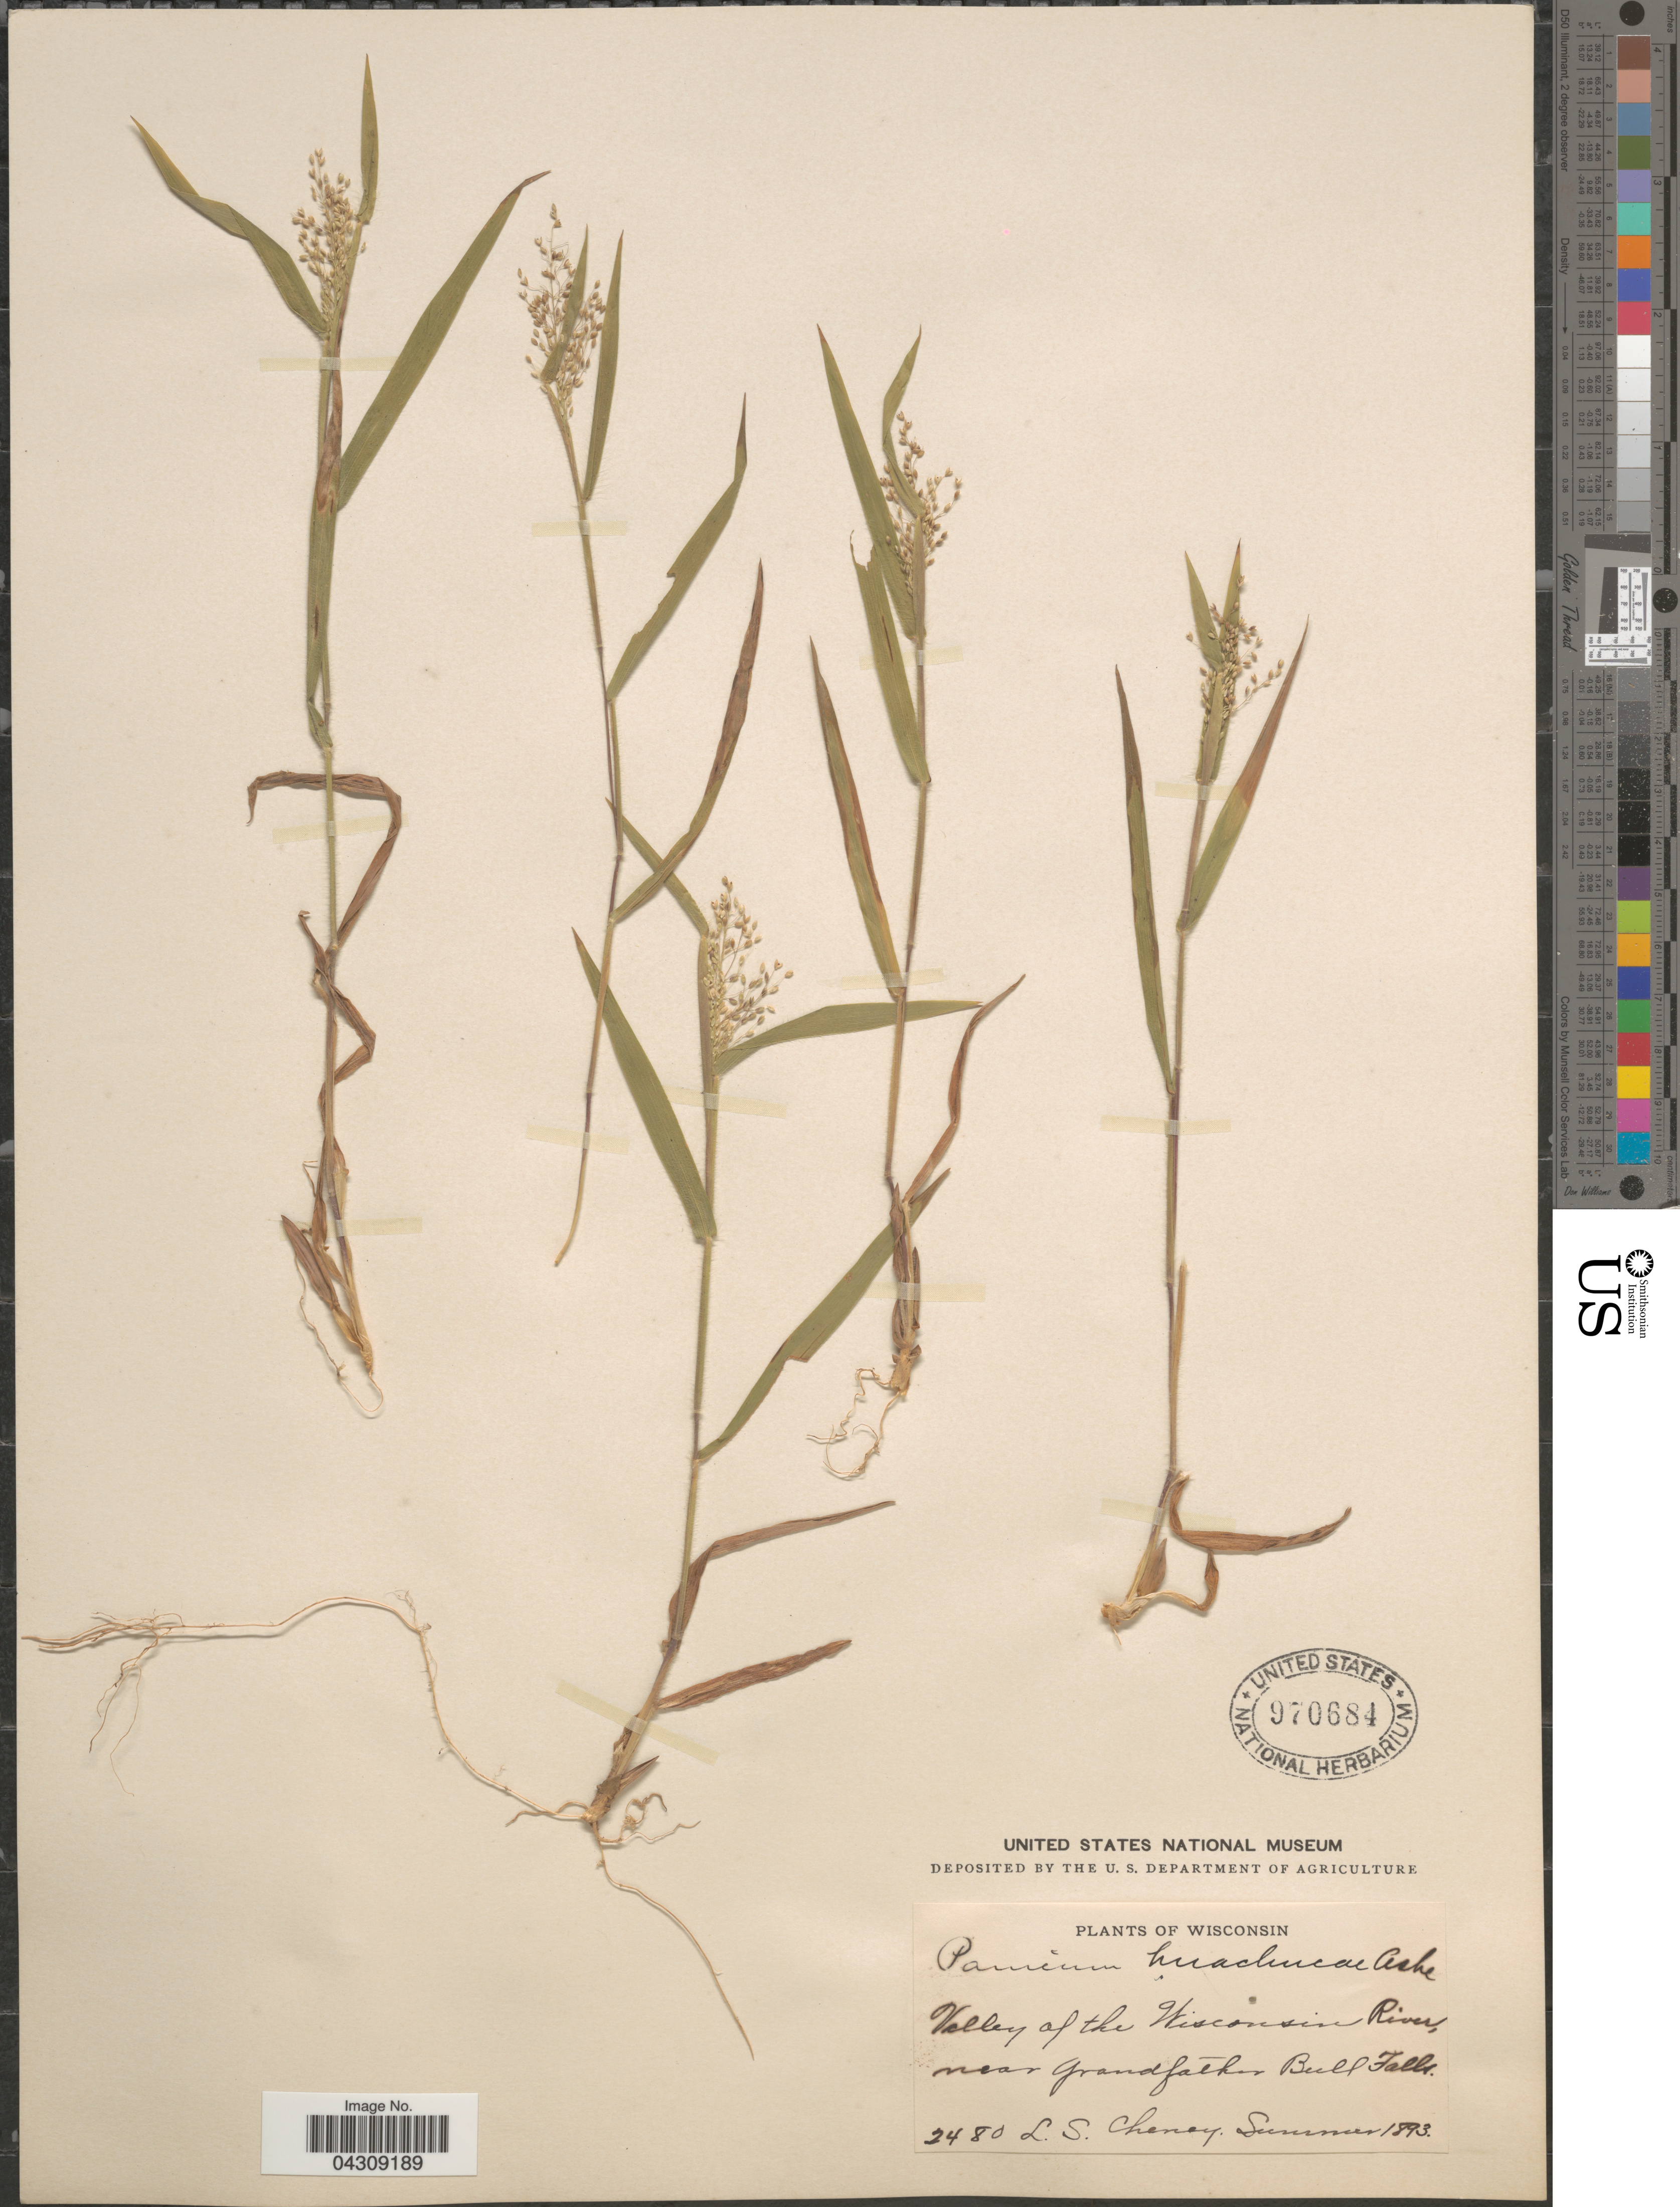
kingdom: Plantae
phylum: Tracheophyta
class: Liliopsida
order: Poales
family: Poaceae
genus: Dichanthelium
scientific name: Dichanthelium acuminatum var. acuminatum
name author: (Sw.) Gould & C.A. Clark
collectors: L. Cheney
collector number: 2480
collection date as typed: Summer 1893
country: United States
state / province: Wisconsin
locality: Valley of the Wisconsin River, near Grandfather Bull Falls.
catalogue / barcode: US 970684